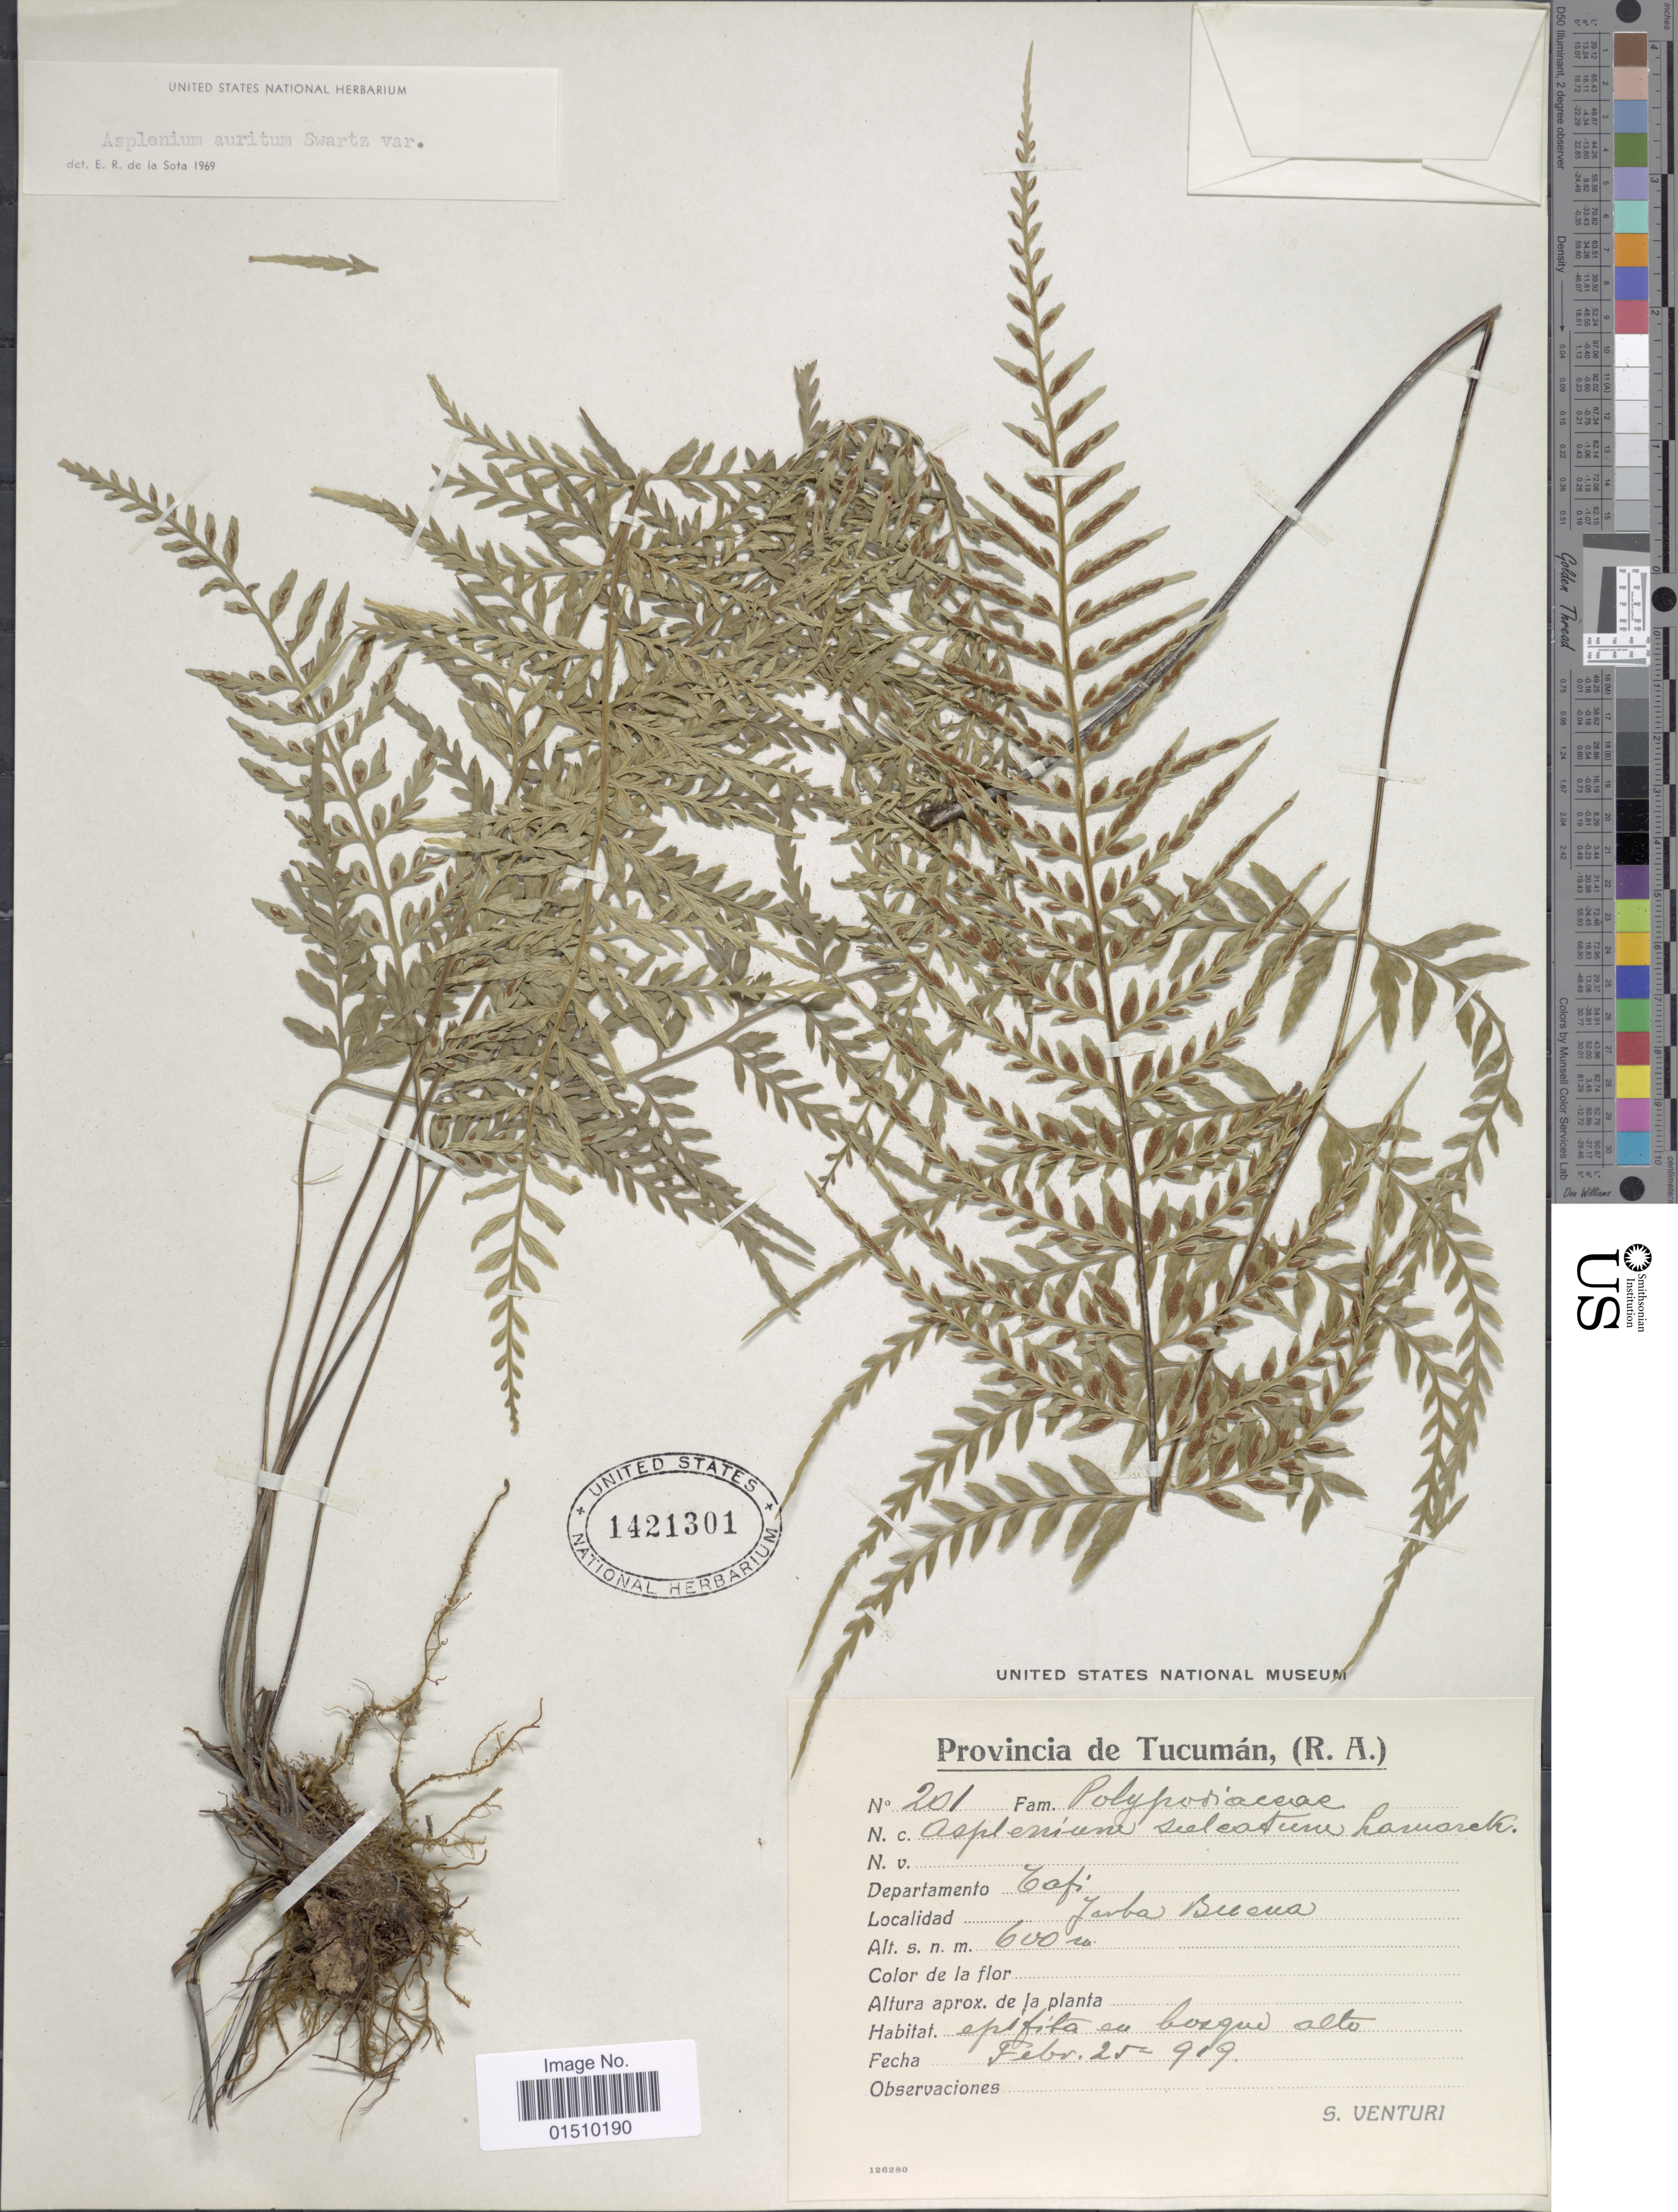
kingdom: Plantae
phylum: Tracheophyta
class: Polypodiopsida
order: Polypodiales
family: Aspleniaceae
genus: Asplenium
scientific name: Asplenium auritum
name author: Sw.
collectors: S. Venturi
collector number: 201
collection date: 1919-02-25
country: Argentina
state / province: Tucuman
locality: Provincia de Tucuman, (R.A.), Departamento Tafi, Tafi Viejo.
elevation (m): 600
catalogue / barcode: US 1421301